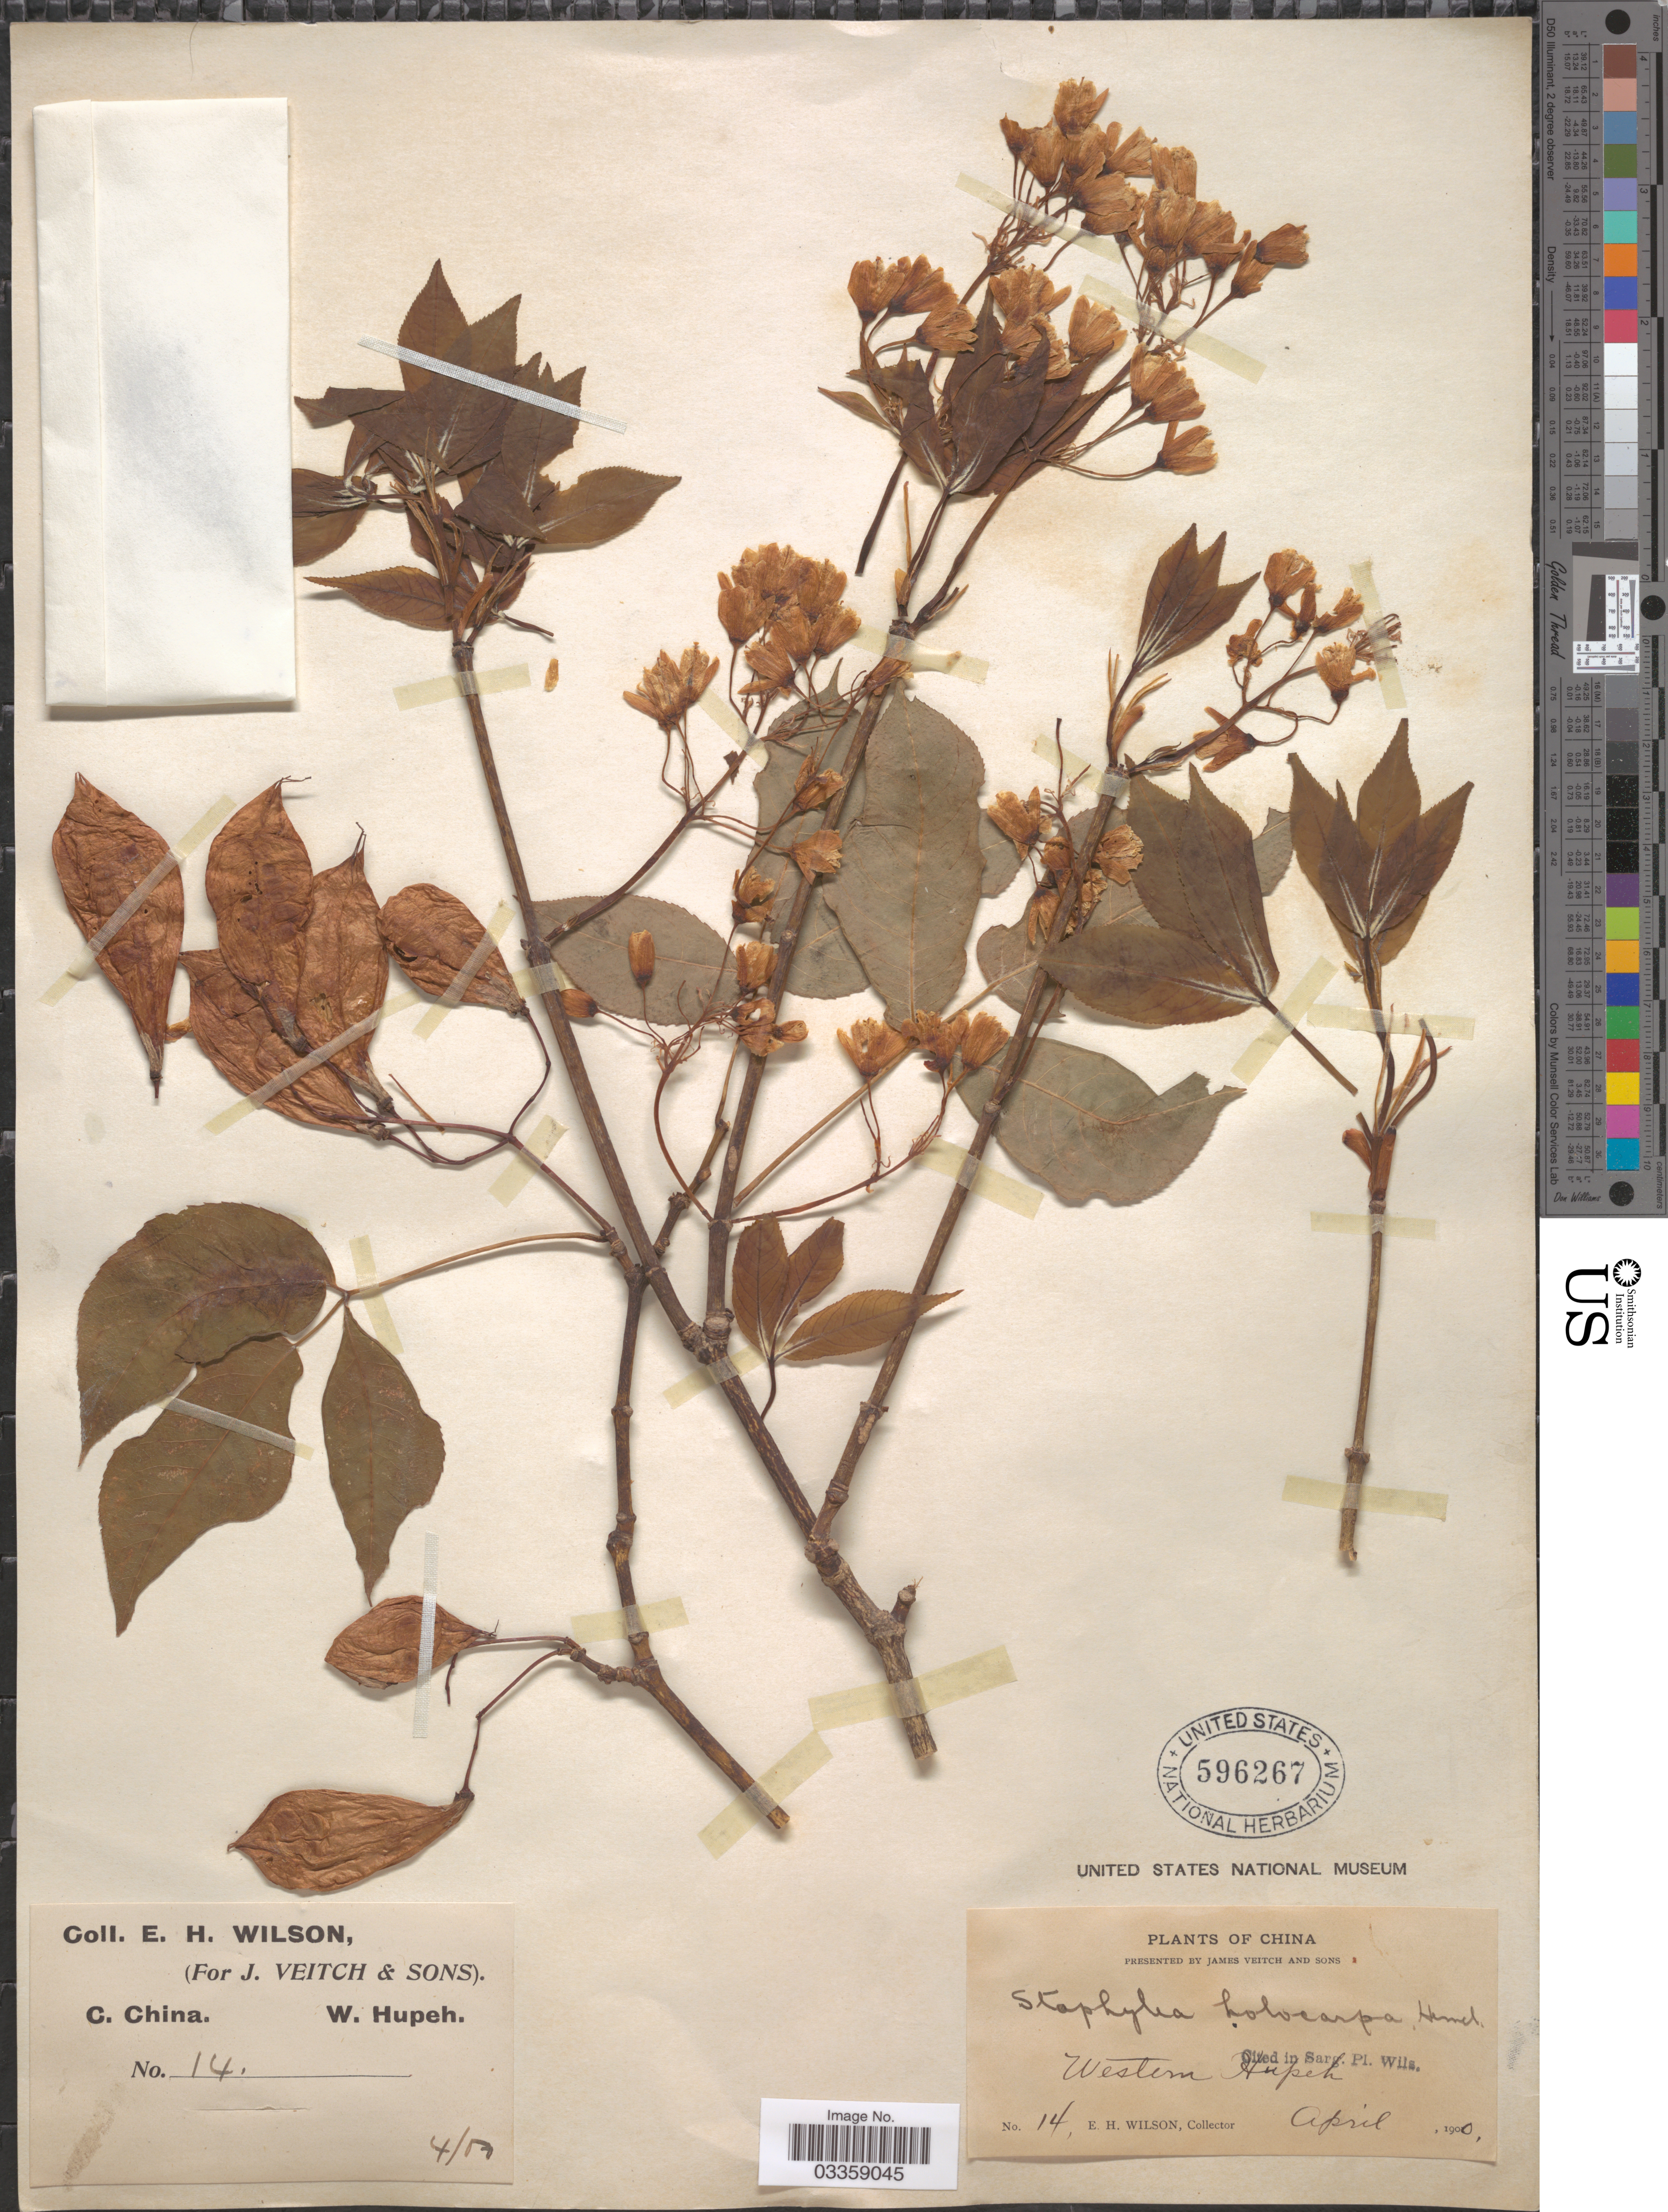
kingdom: Plantae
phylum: Tracheophyta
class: Magnoliopsida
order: Crossosomatales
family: Staphyleaceae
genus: Staphylea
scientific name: Staphylea holocarpa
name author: Hemsl.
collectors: E. Wilson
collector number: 14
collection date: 1900-04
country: China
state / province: Hubei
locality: C. China, Western Hupeh.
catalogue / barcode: US 596267